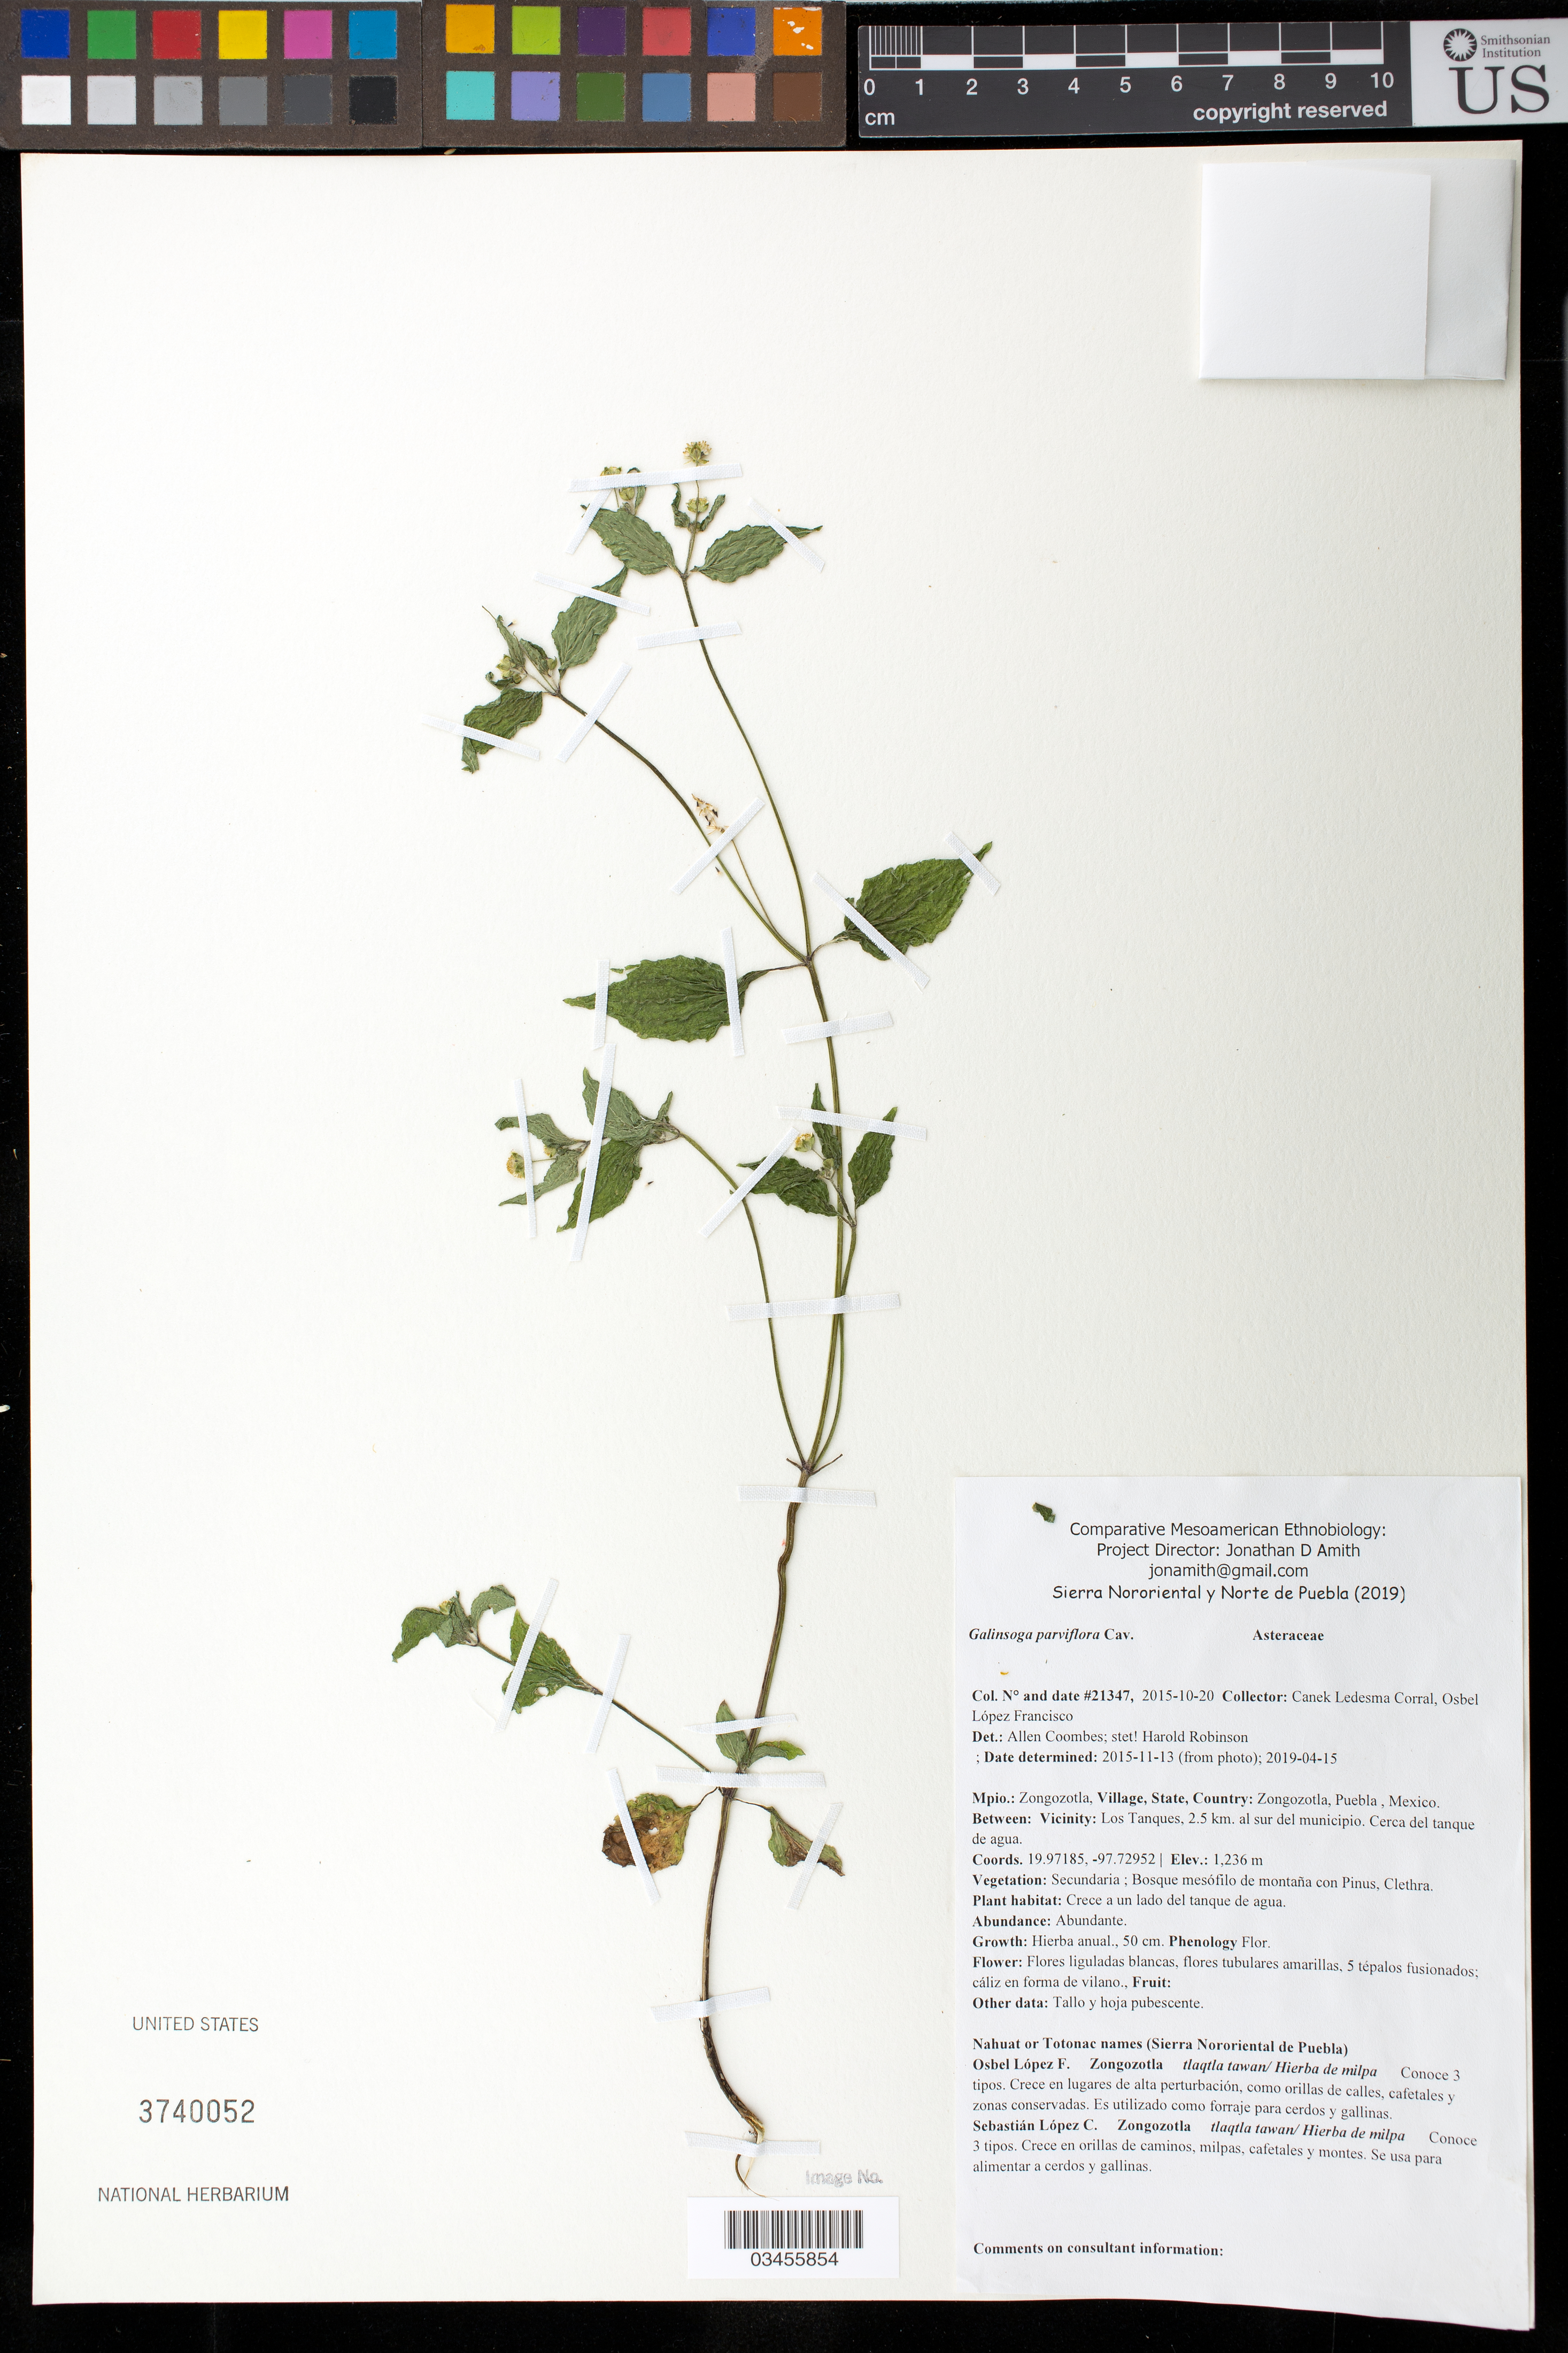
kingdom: Plantae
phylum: Tracheophyta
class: Magnoliopsida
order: Asterales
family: Asteraceae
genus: Galinsoga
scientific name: Galinsoga parviflora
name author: Cav.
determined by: Robinson, Harold E., (US)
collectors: Canek Ledesma C. & O. López Francisco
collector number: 21347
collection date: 2015-10-20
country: México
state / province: Puebla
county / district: Zongozotla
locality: PUEBLO: Zongozotla; LOCALIDAD EXACTA: Los Tanques, 2.5 km al sur del municipio. Cerca del tanque de agua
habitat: Bosque mesófilo de montaña con Pinus, Clethra | Crece a un lado del tanque de agua.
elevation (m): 1236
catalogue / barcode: US 3740052